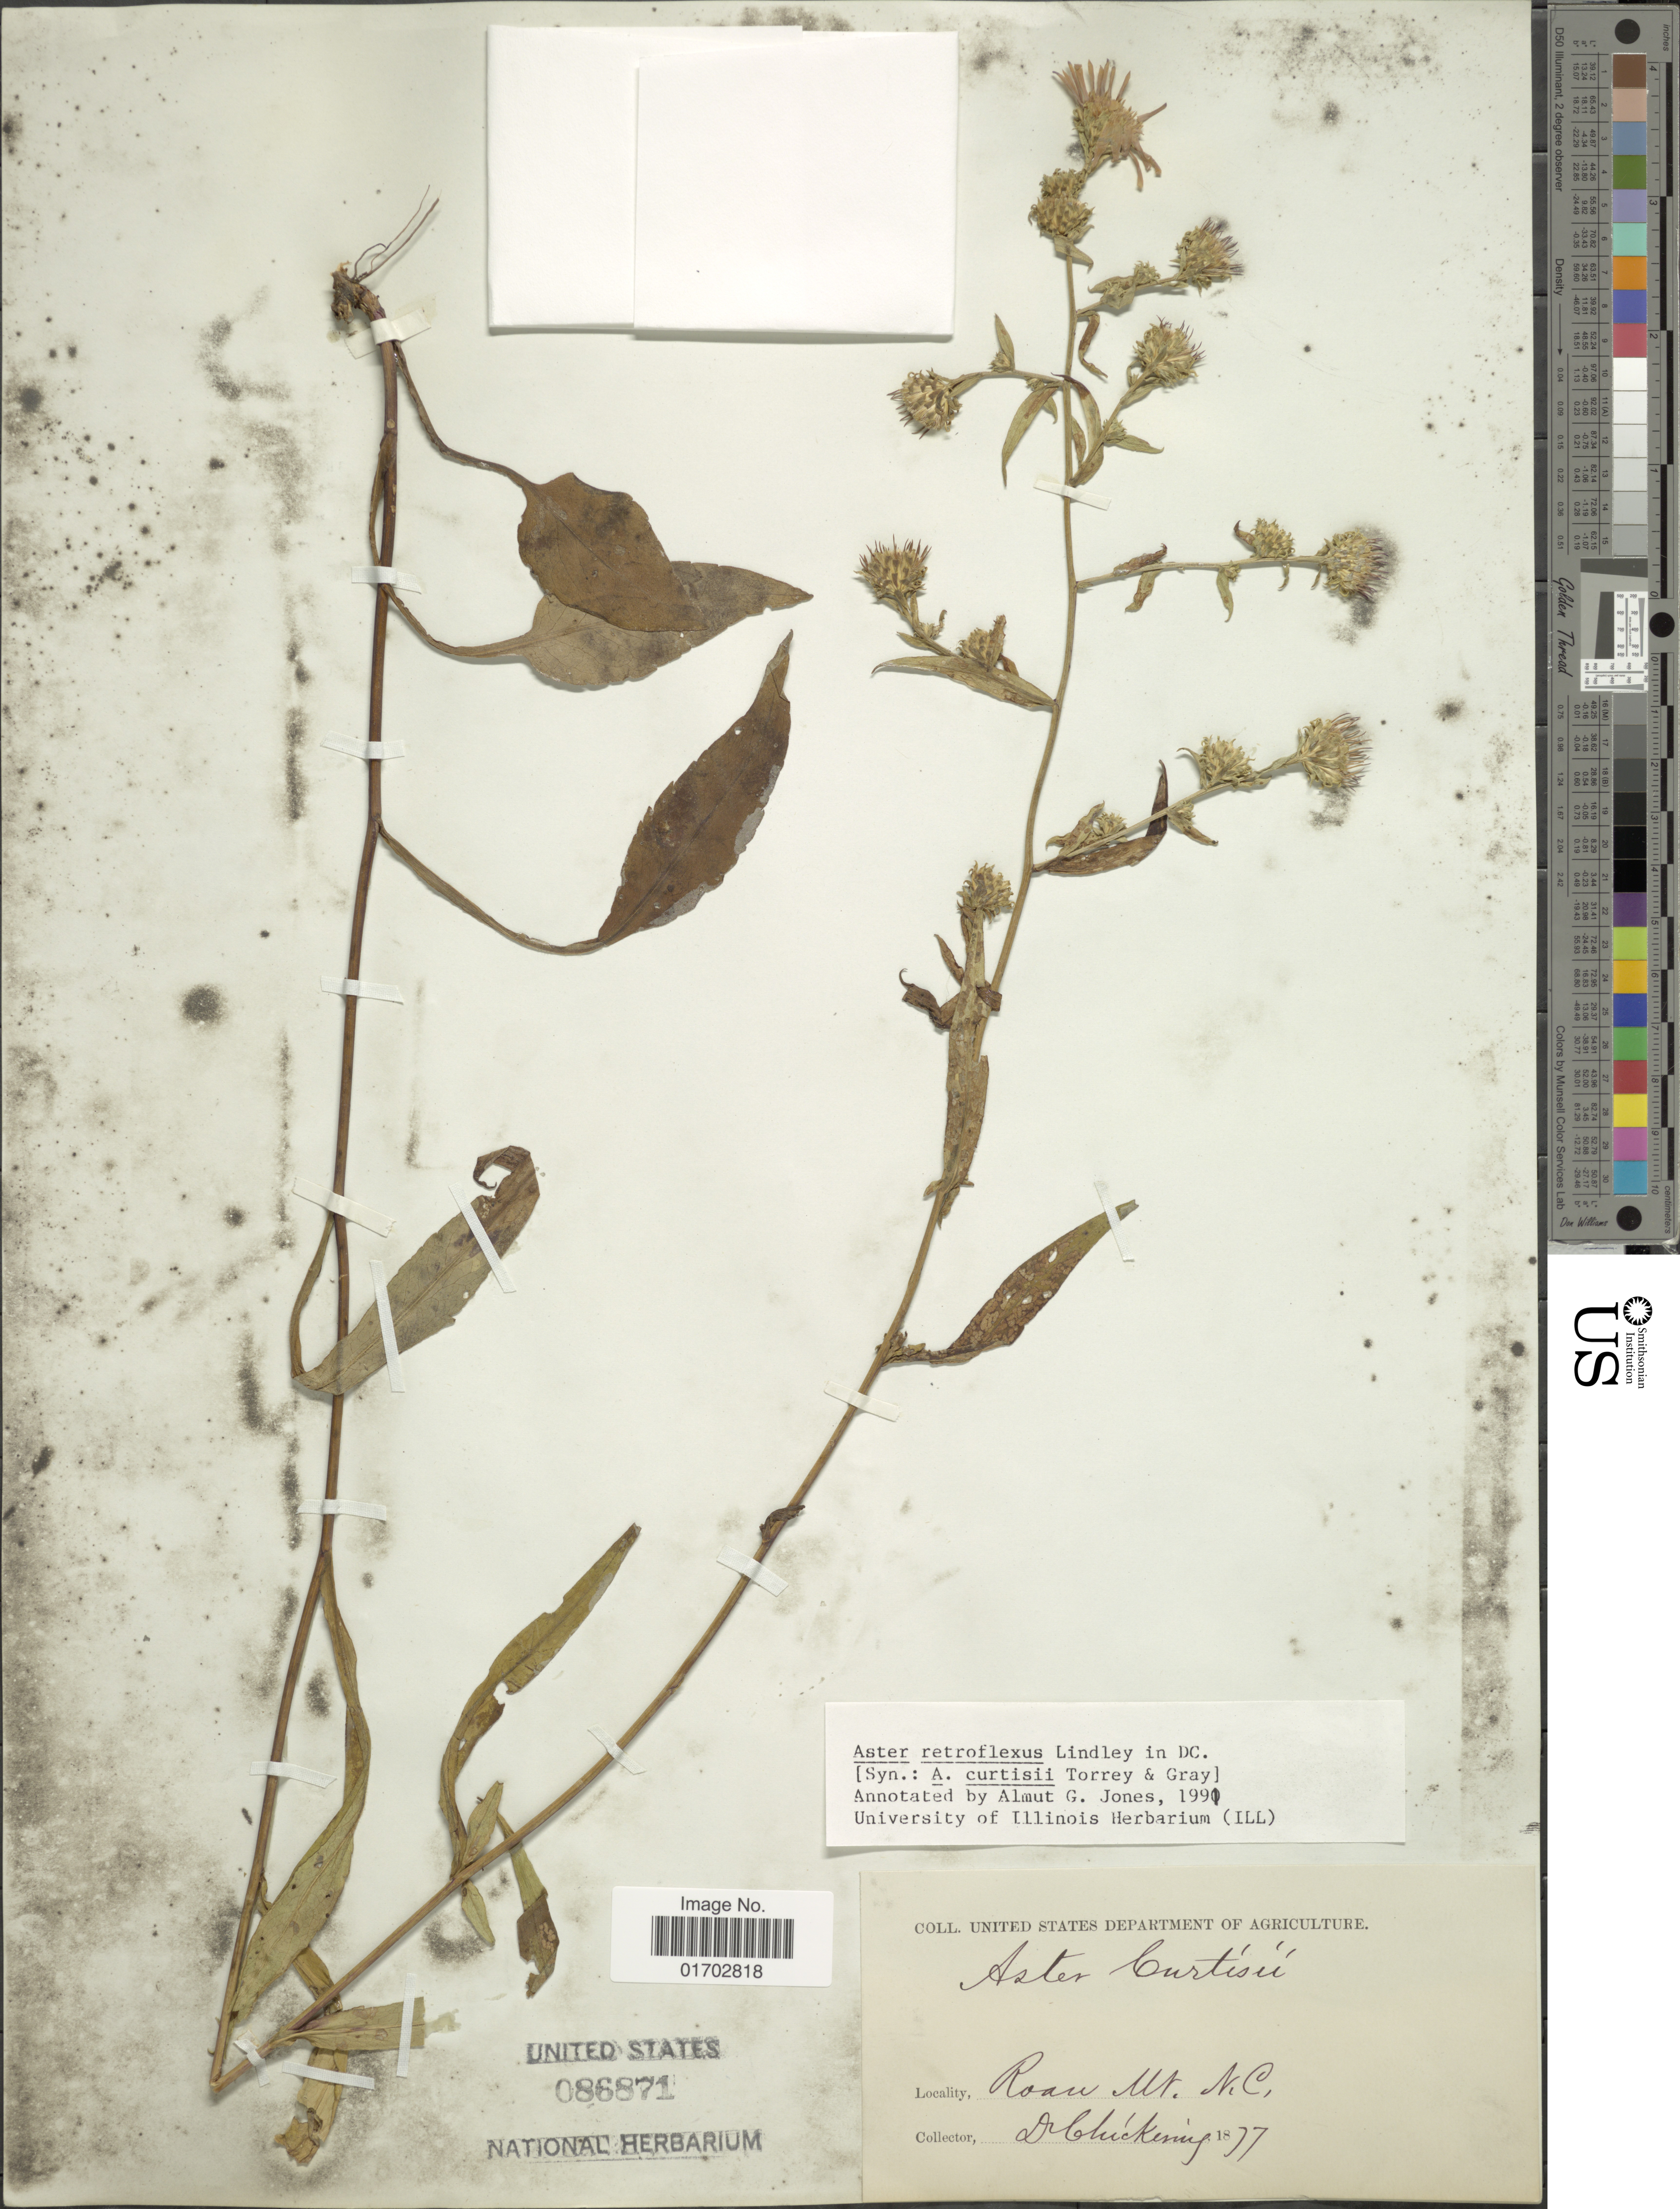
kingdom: Plantae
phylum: Tracheophyta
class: Magnoliopsida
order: Asterales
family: Asteraceae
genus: Symphyotrichum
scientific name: Symphyotrichum retroflexum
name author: (Lindl.) G.L. Nesom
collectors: -. Chickering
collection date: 1877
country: United States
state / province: North Carolina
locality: Roan Mt.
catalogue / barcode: US 86871